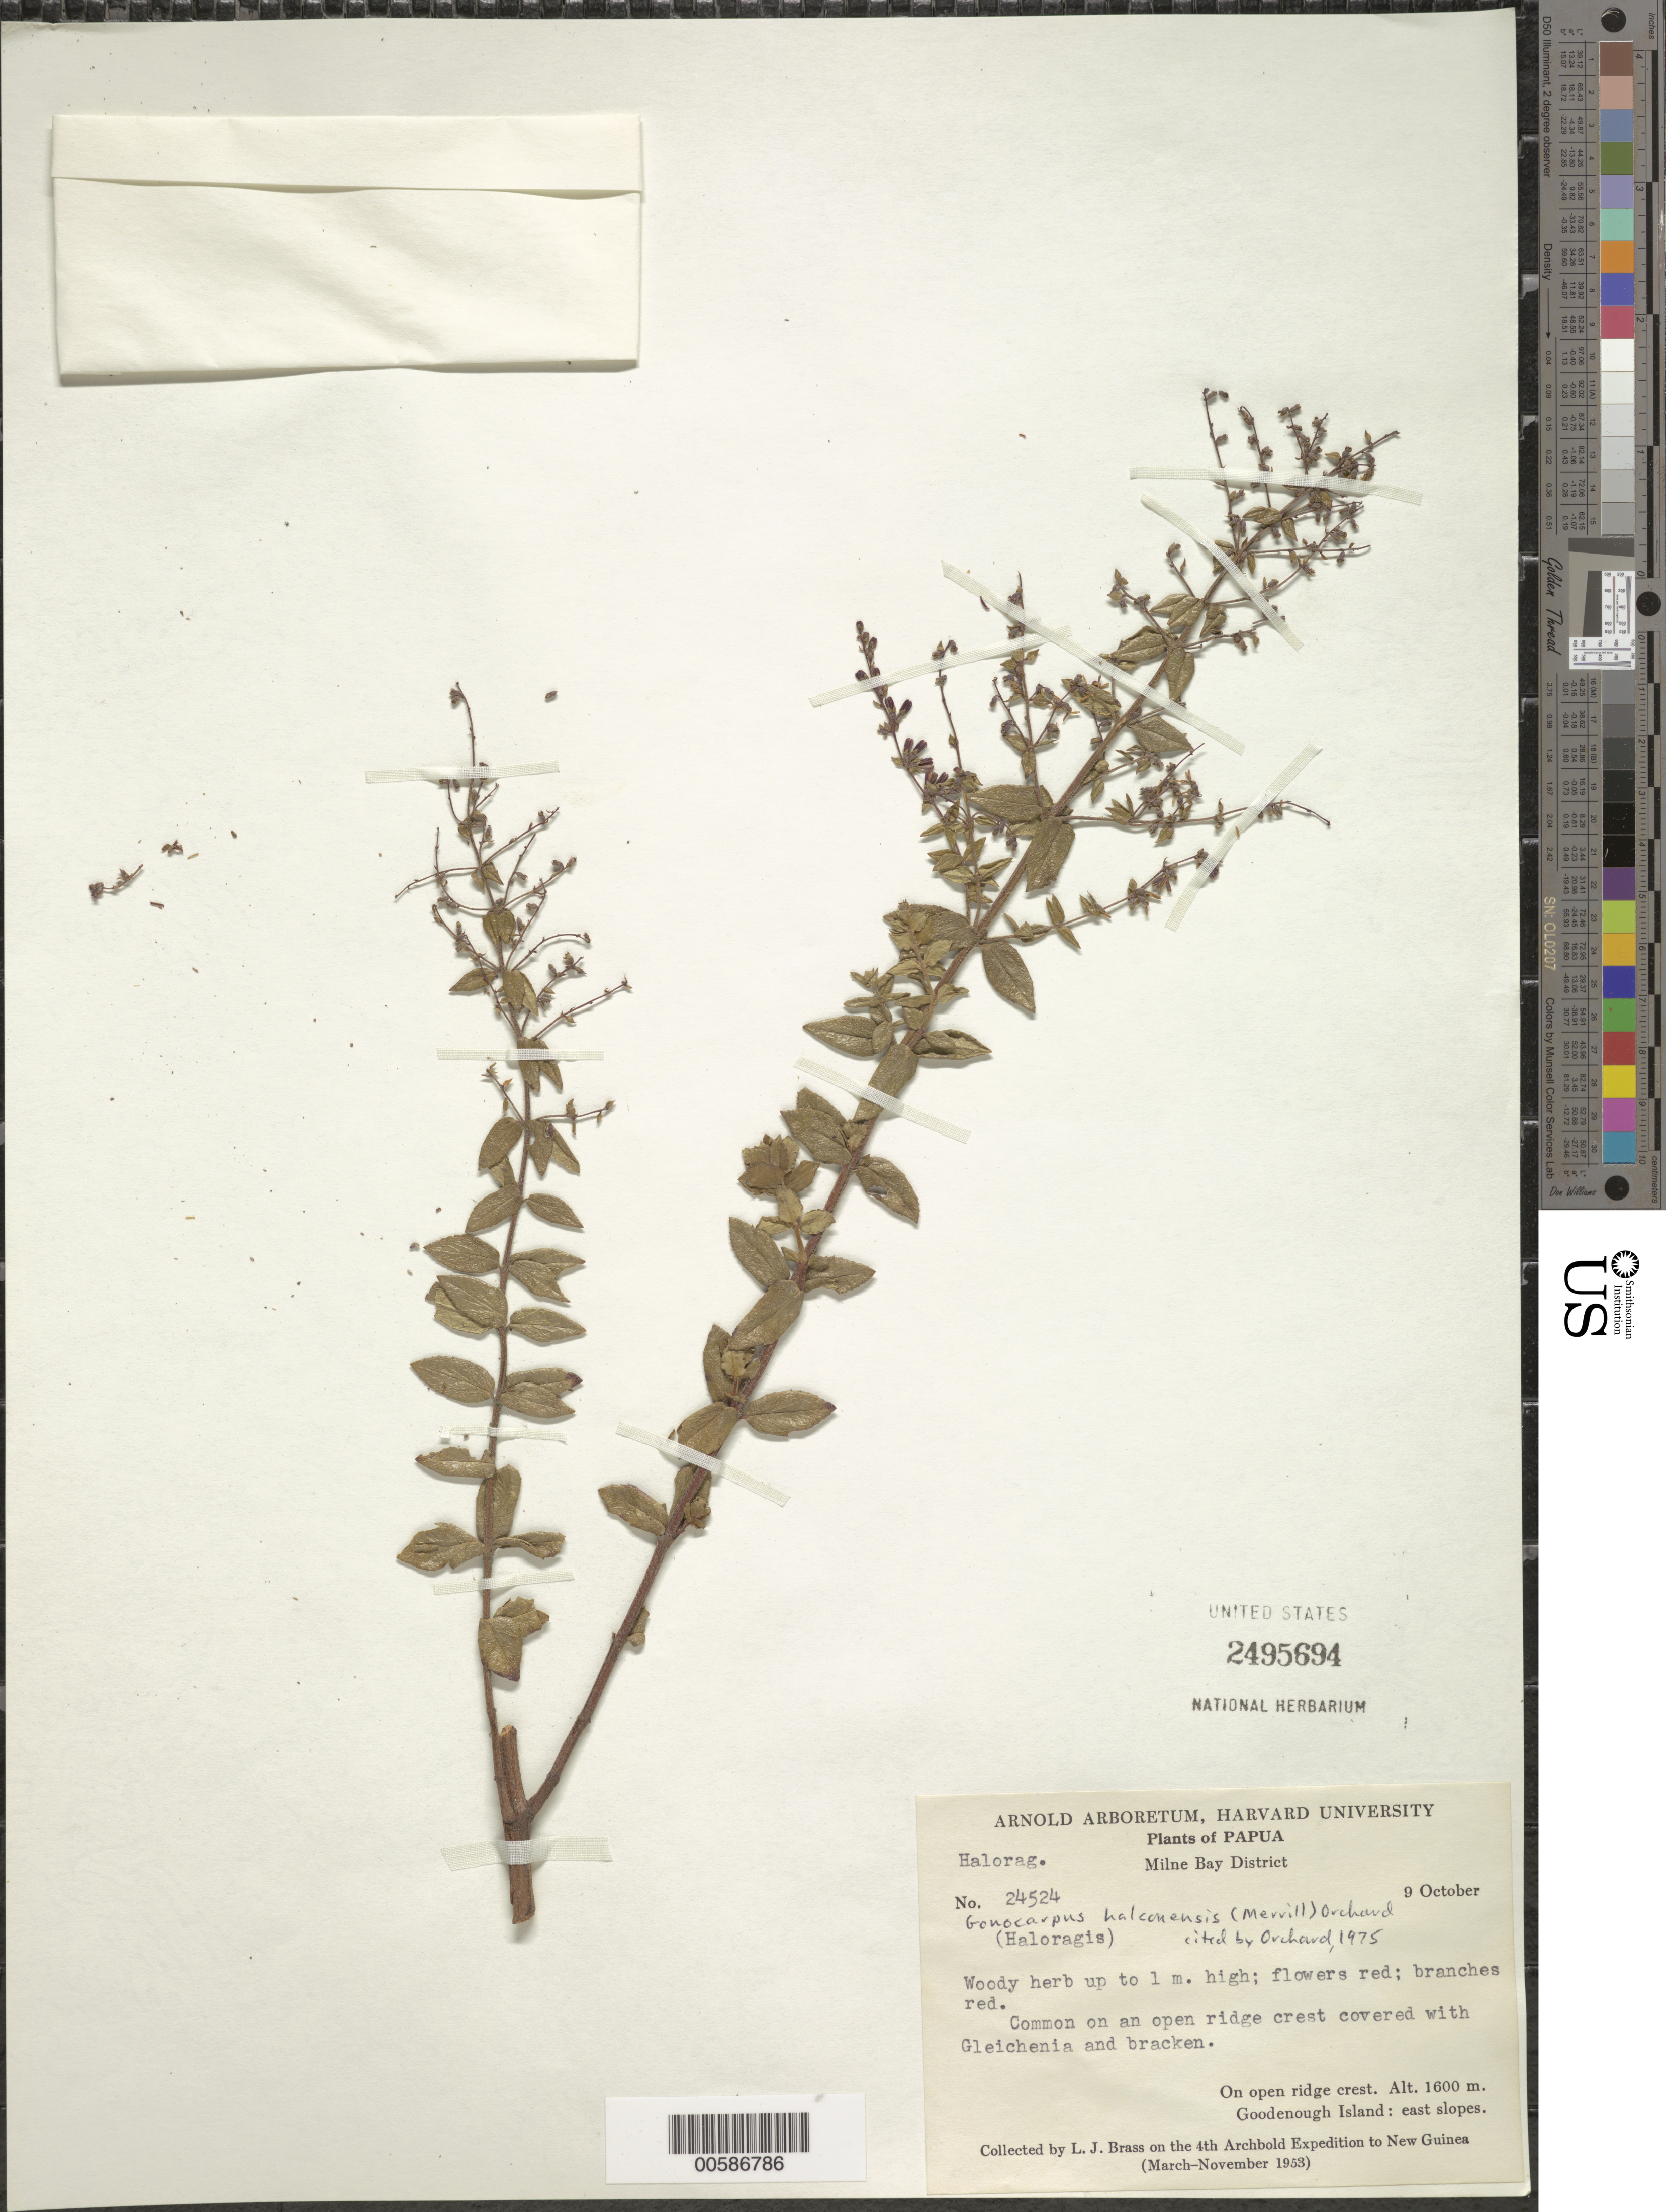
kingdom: Plantae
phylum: Tracheophyta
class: Magnoliopsida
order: Saxifragales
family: Haloragaceae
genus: Gonocarpus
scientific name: Gonocarpus halconensis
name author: (Merr.) Orchard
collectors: L. J. Brass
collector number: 24524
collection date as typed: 09 Oct 1953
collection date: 1953-10-09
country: Papua New Guinea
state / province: Milne Bay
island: New Guinea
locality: Goodenough Island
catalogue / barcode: US 2495694